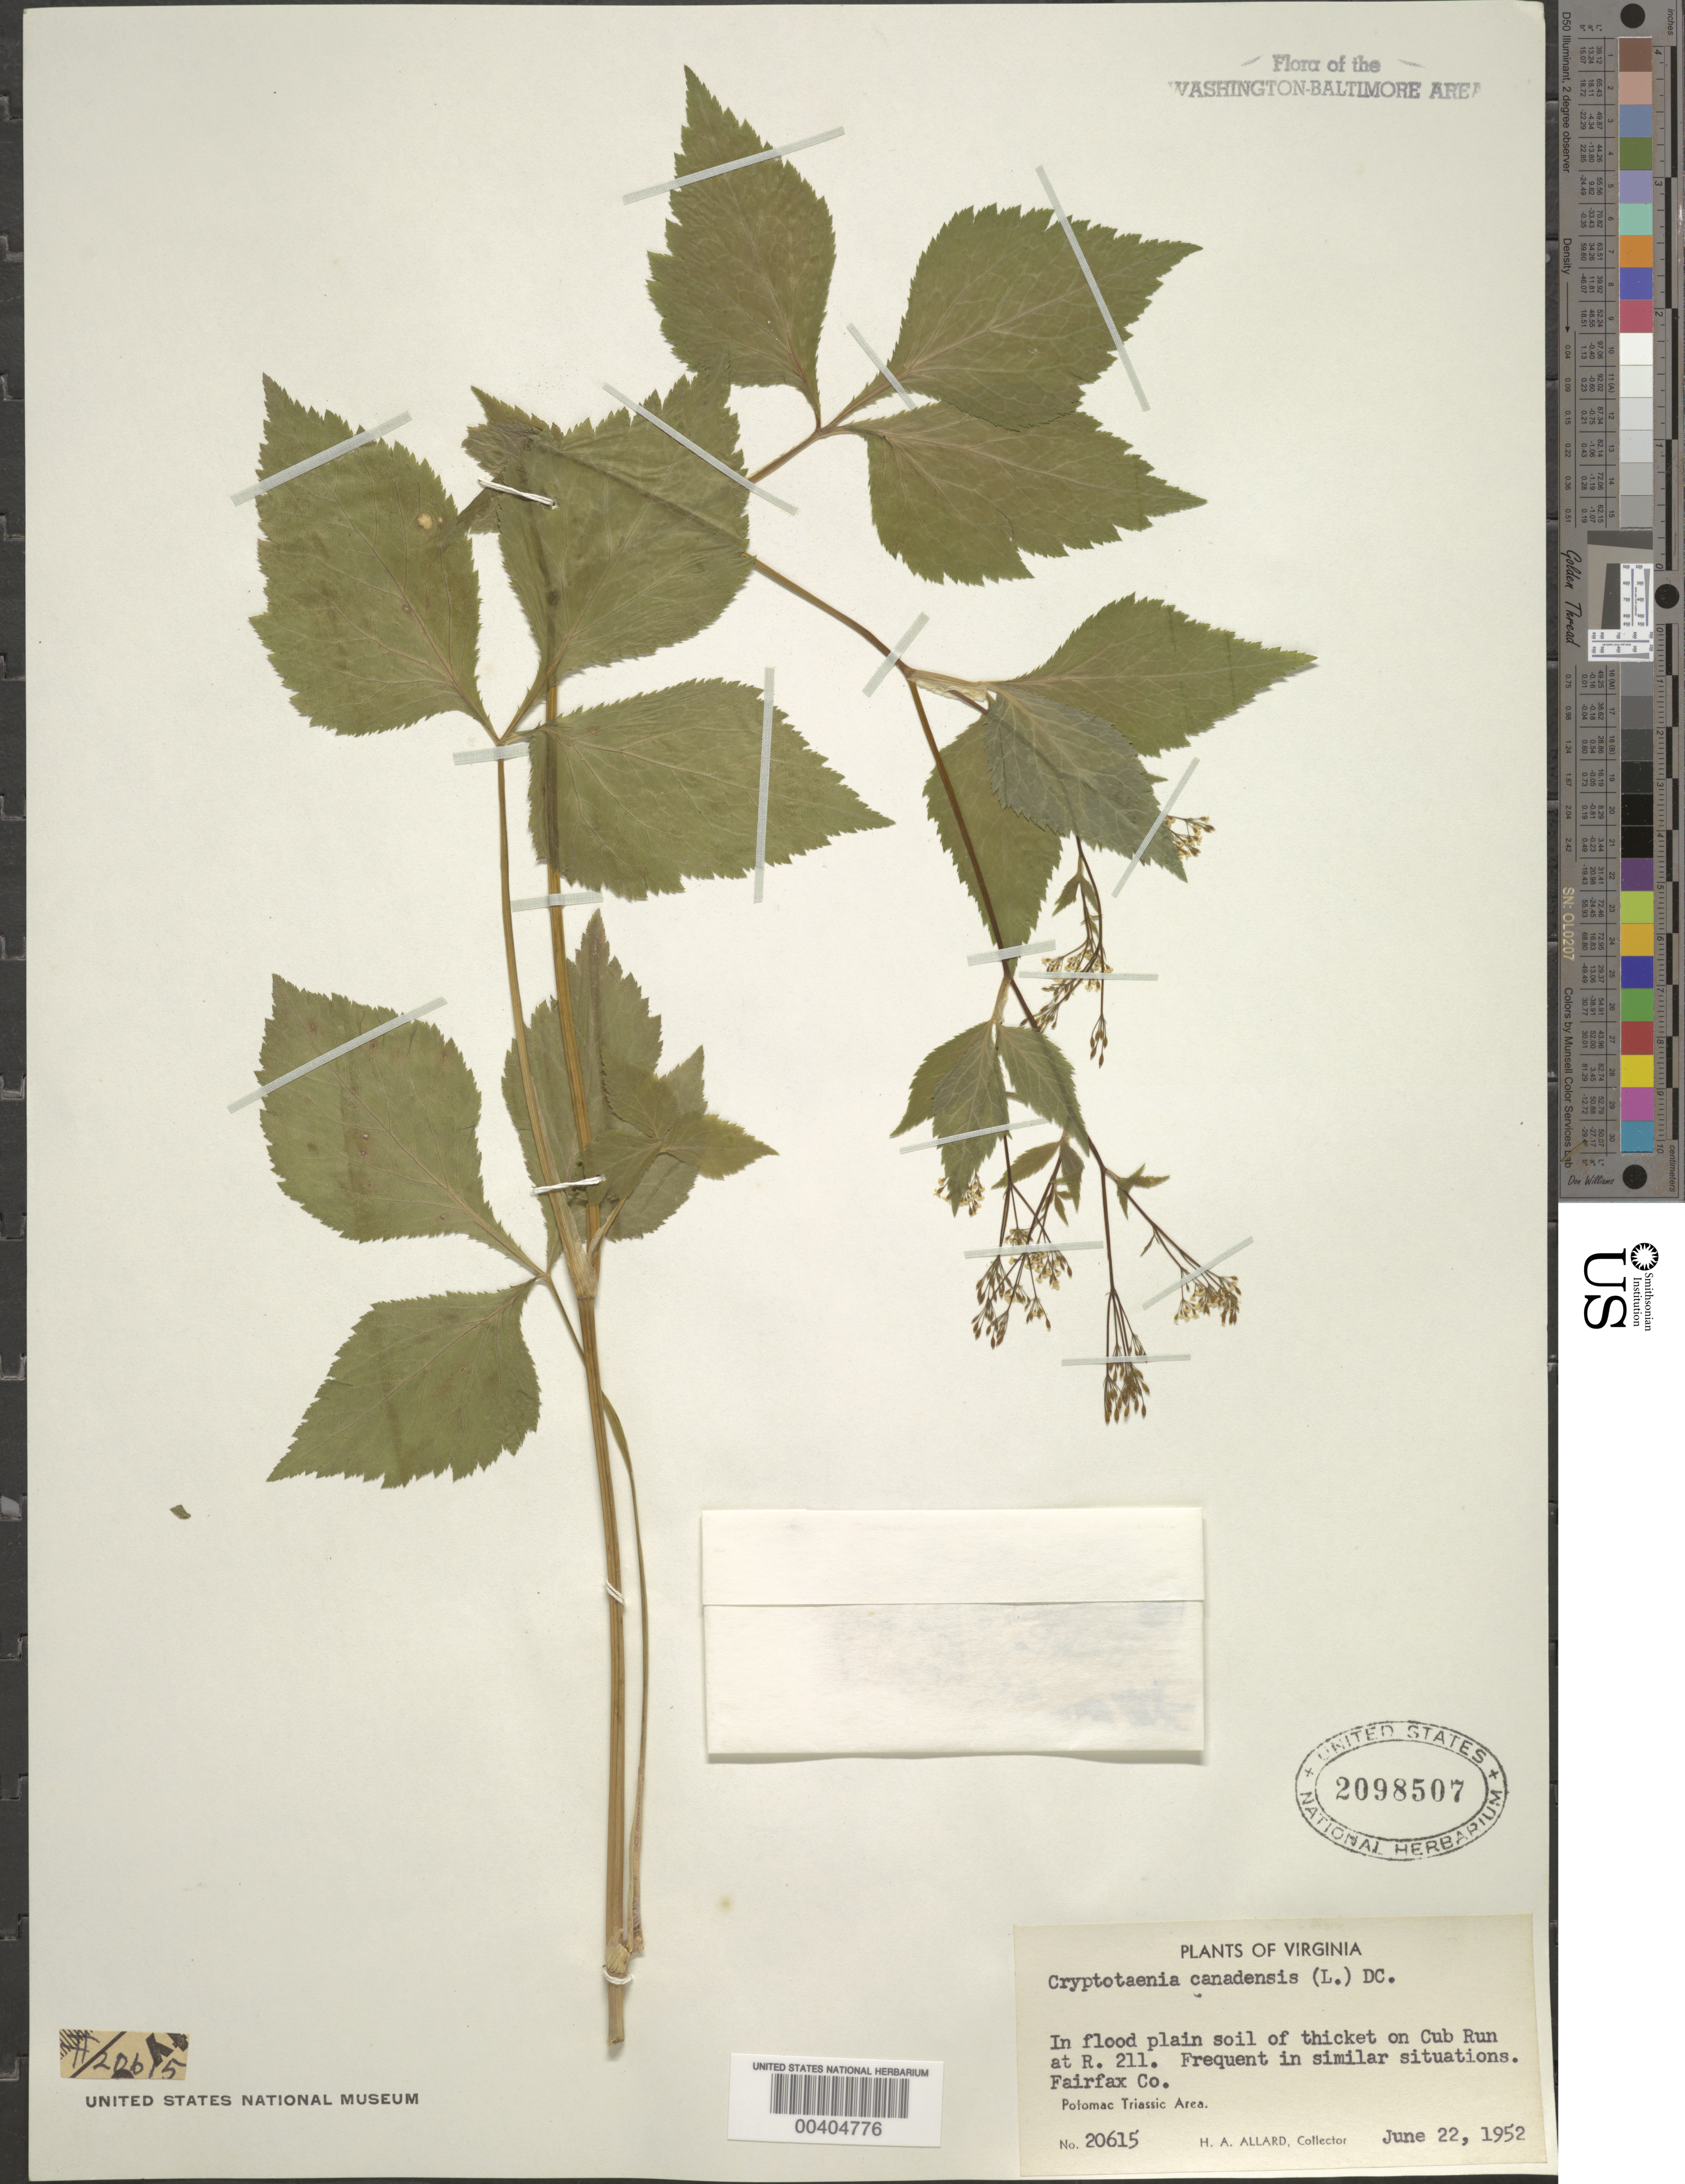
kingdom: Plantae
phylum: Tracheophyta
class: Magnoliopsida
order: Apiales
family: Apiaceae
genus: Cryptotaenia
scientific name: Cryptotaenia canadensis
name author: (L.) DC.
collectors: H. A. Allard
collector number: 20615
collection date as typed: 22 Jun 1952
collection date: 1952-06-22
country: United States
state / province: Virginia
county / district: Fairfax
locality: Cub Run at Route 211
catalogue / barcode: US 2908507